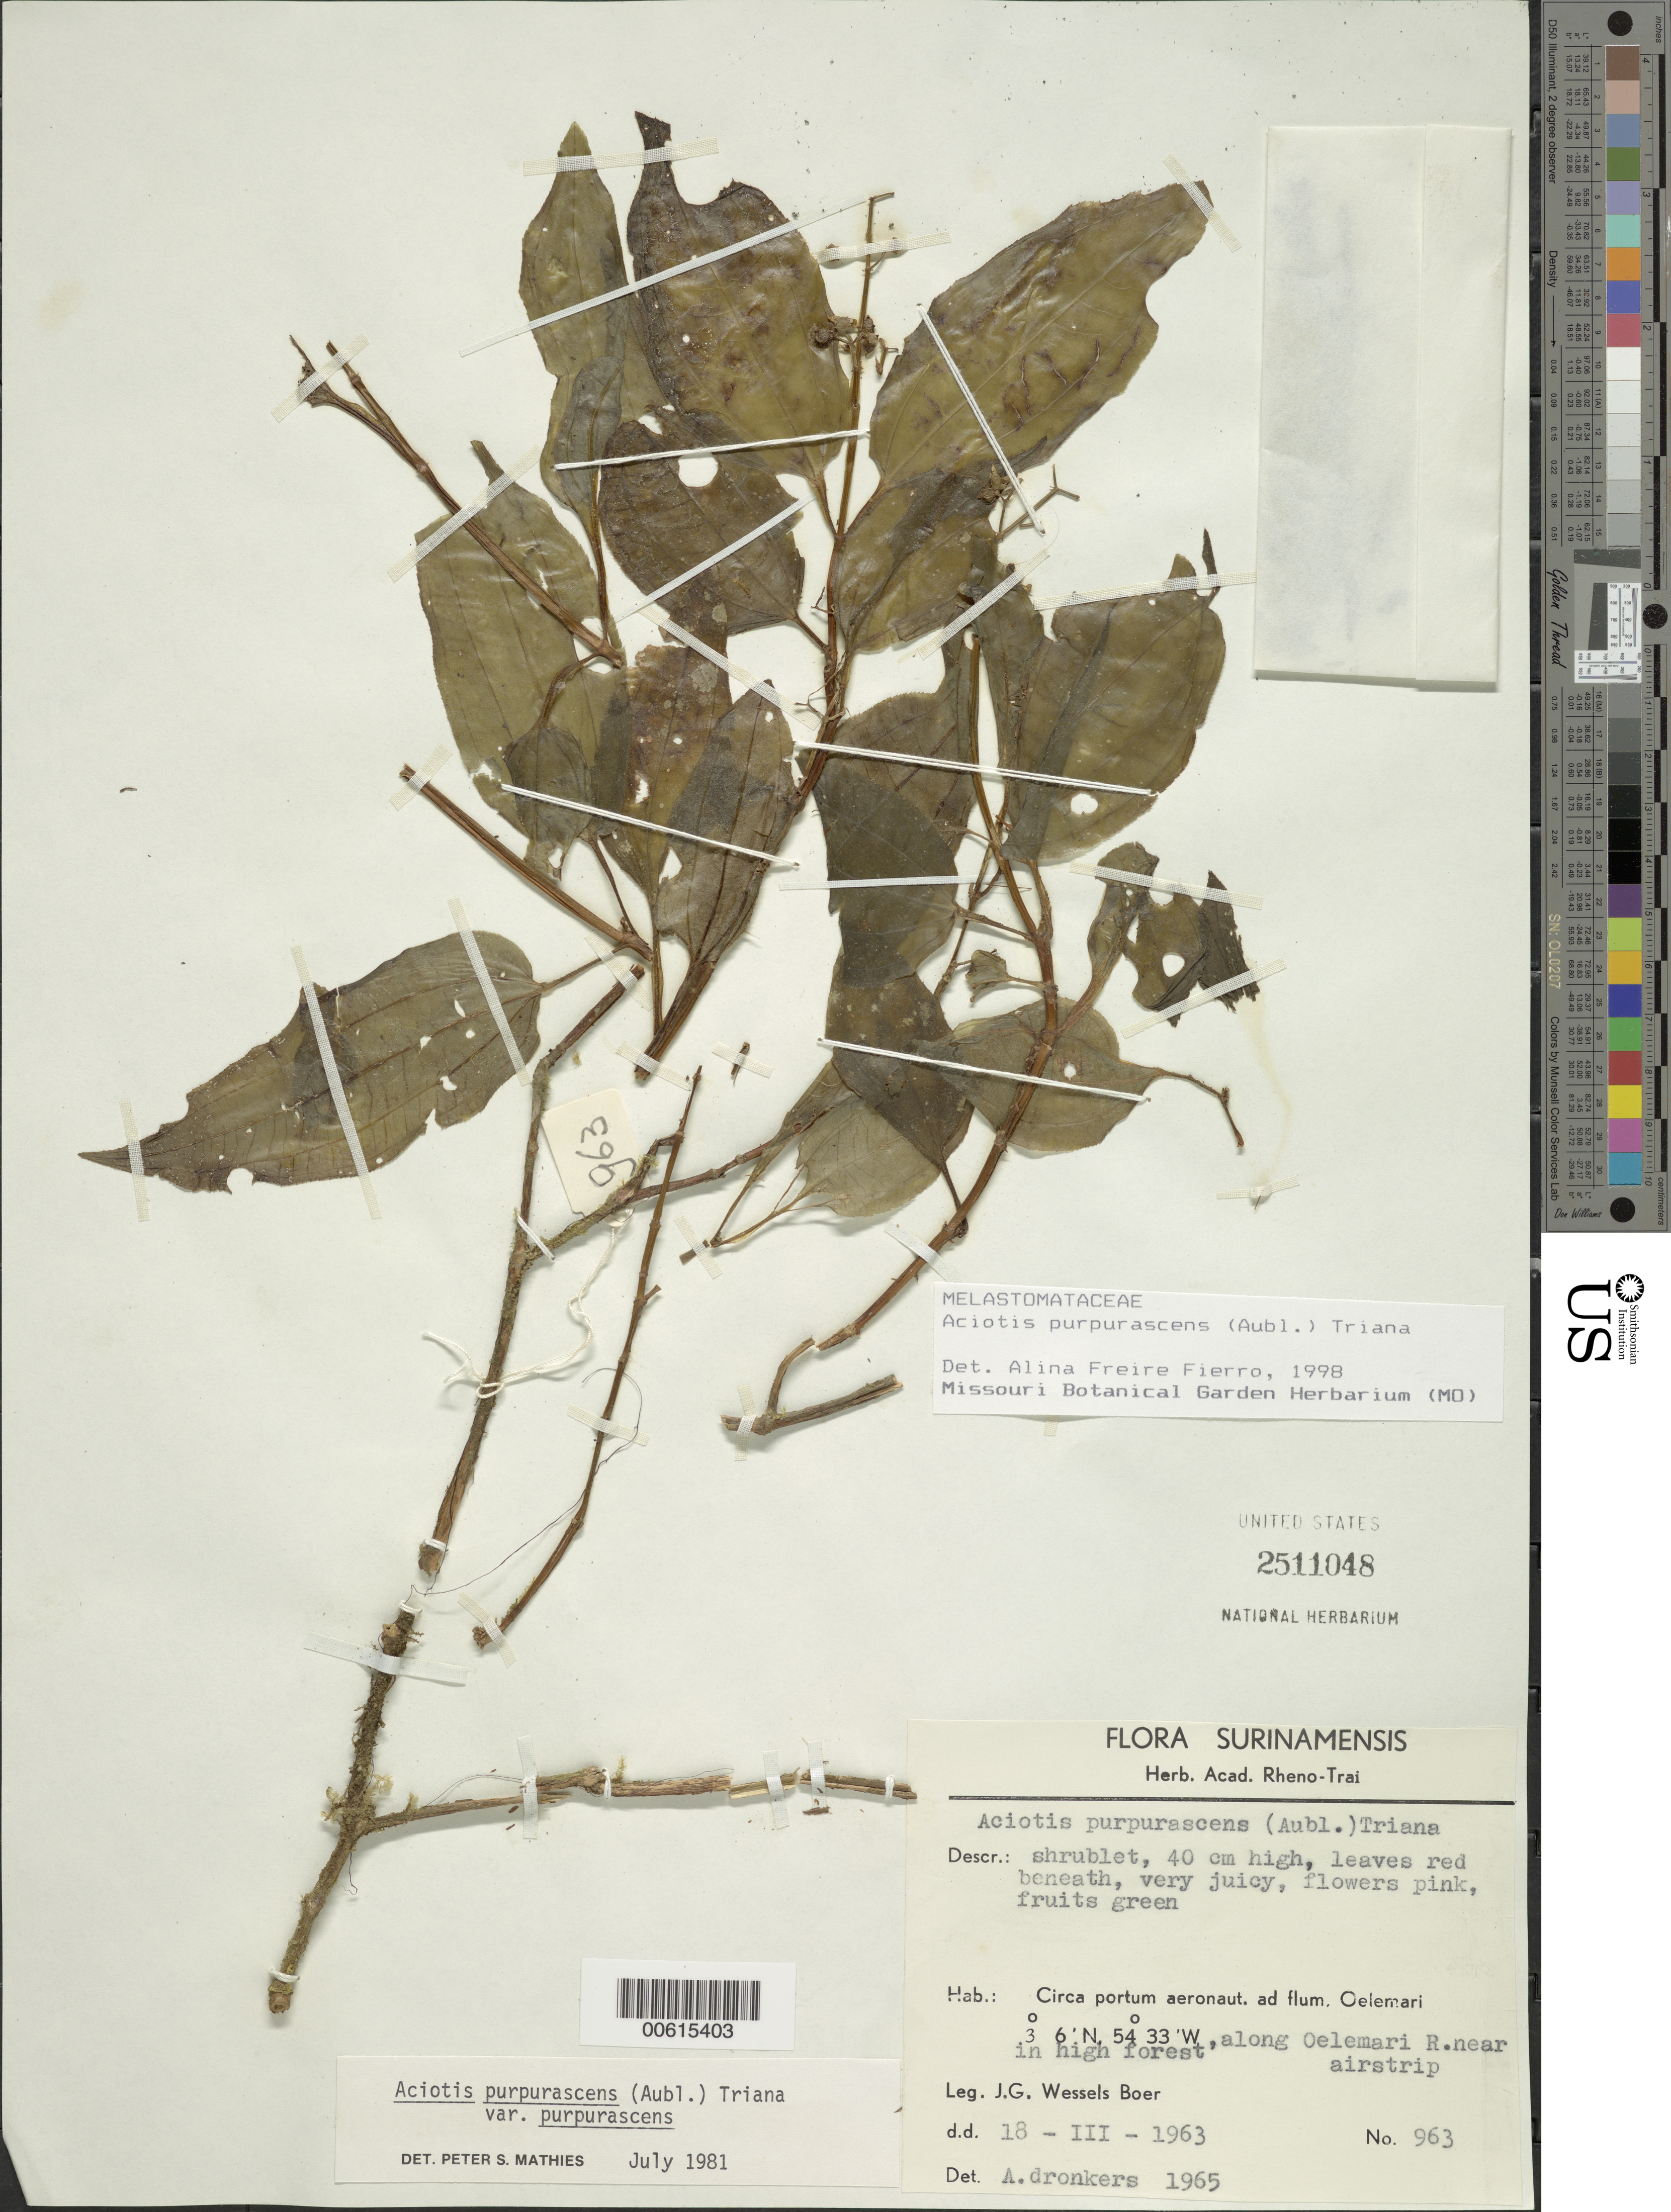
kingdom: Plantae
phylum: Tracheophyta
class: Magnoliopsida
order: Myrtales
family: Melastomataceae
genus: Aciotis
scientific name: Aciotis purpurascens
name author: (Aubl.) Triana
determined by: Freire-Fierro, A.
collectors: J. G. Wessels Boer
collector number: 963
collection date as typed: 18-Mar-63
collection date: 1963-03-18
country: Suriname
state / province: Sipaliwini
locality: Oelemari R., between river near airstrip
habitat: High forest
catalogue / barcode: US 2511048